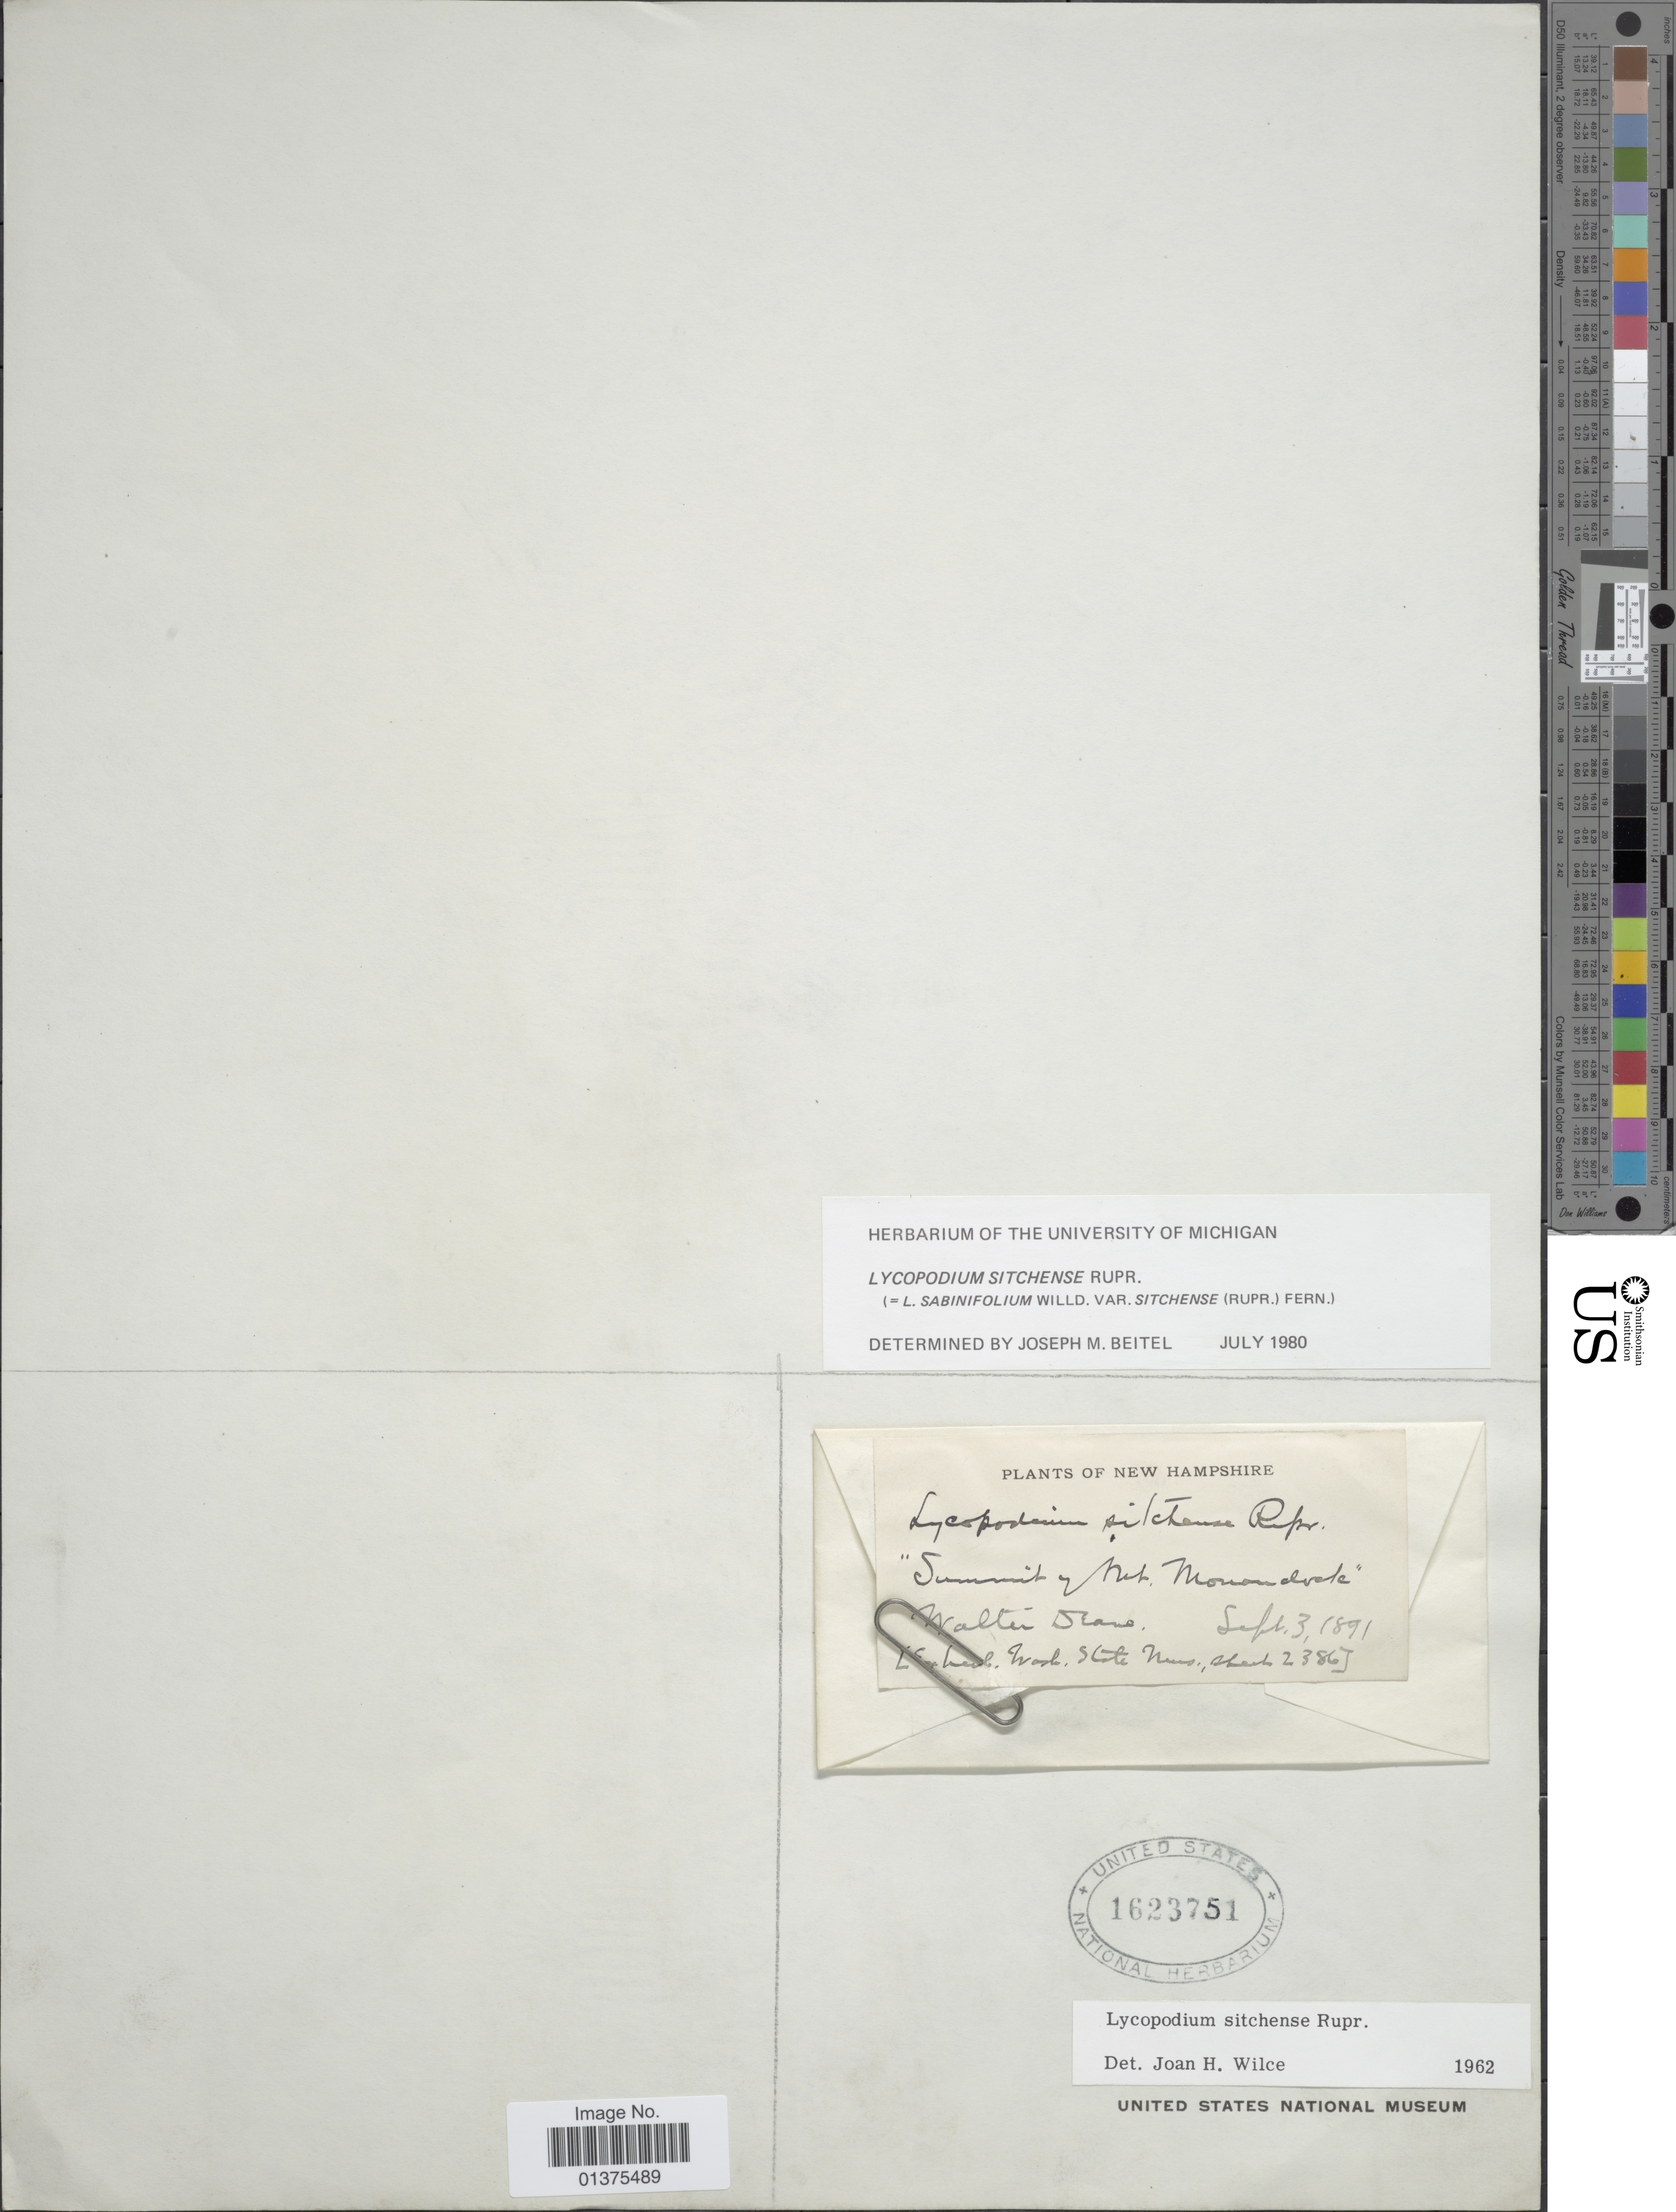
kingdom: Plantae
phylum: Tracheophyta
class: Lycopodiopsida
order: Lycopodiales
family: Lycopodiaceae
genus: Diphasiastrum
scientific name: Diphasiastrum sitchense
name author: (Rupr.) Holub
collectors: W. Deane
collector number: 2386*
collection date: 1891-09-03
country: United States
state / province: New Hampshire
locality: Summit of Mt. Monadnock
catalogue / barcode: US 1623751